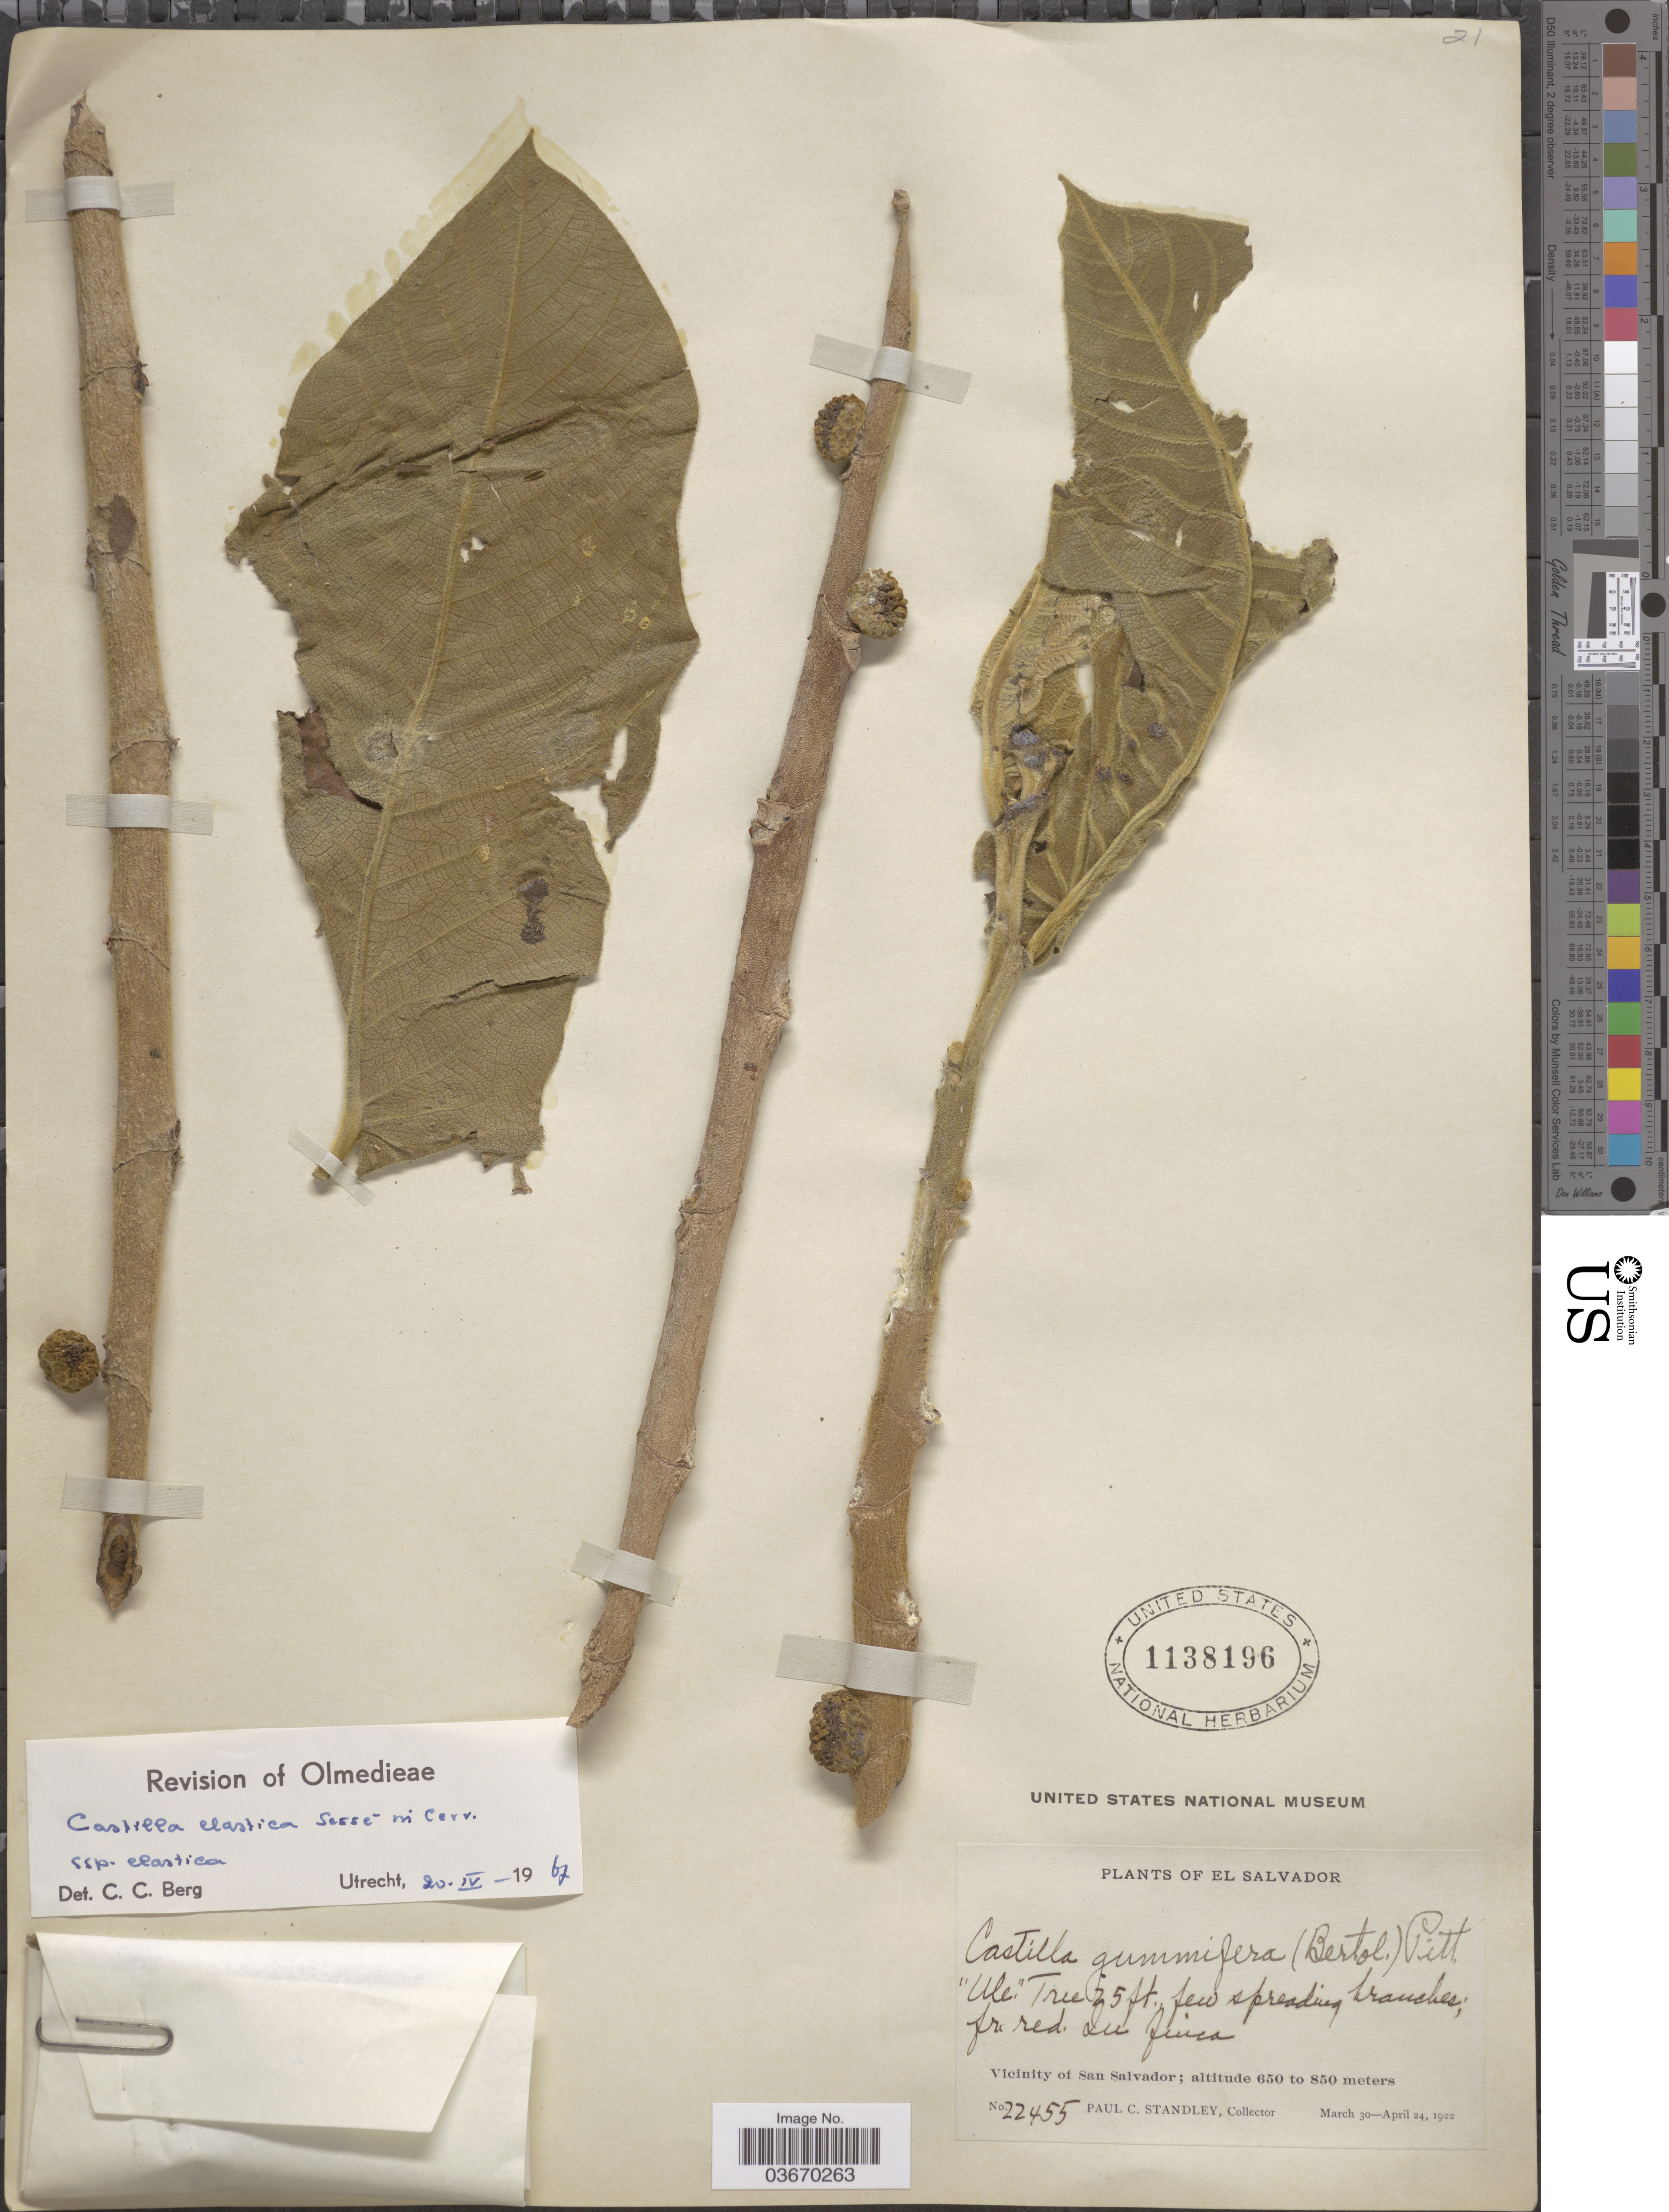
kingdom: Plantae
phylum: Tracheophyta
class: Magnoliopsida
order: Rosales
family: Moraceae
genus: Castilla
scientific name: Castilla elastica subsp. elastica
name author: Sessé ex Cerv.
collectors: P. C. Standley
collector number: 22455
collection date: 1922-03-30/1922-04-24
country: El Salvador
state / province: San Salvador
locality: Vicinity of San Salvador.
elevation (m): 650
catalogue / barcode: US 1138196